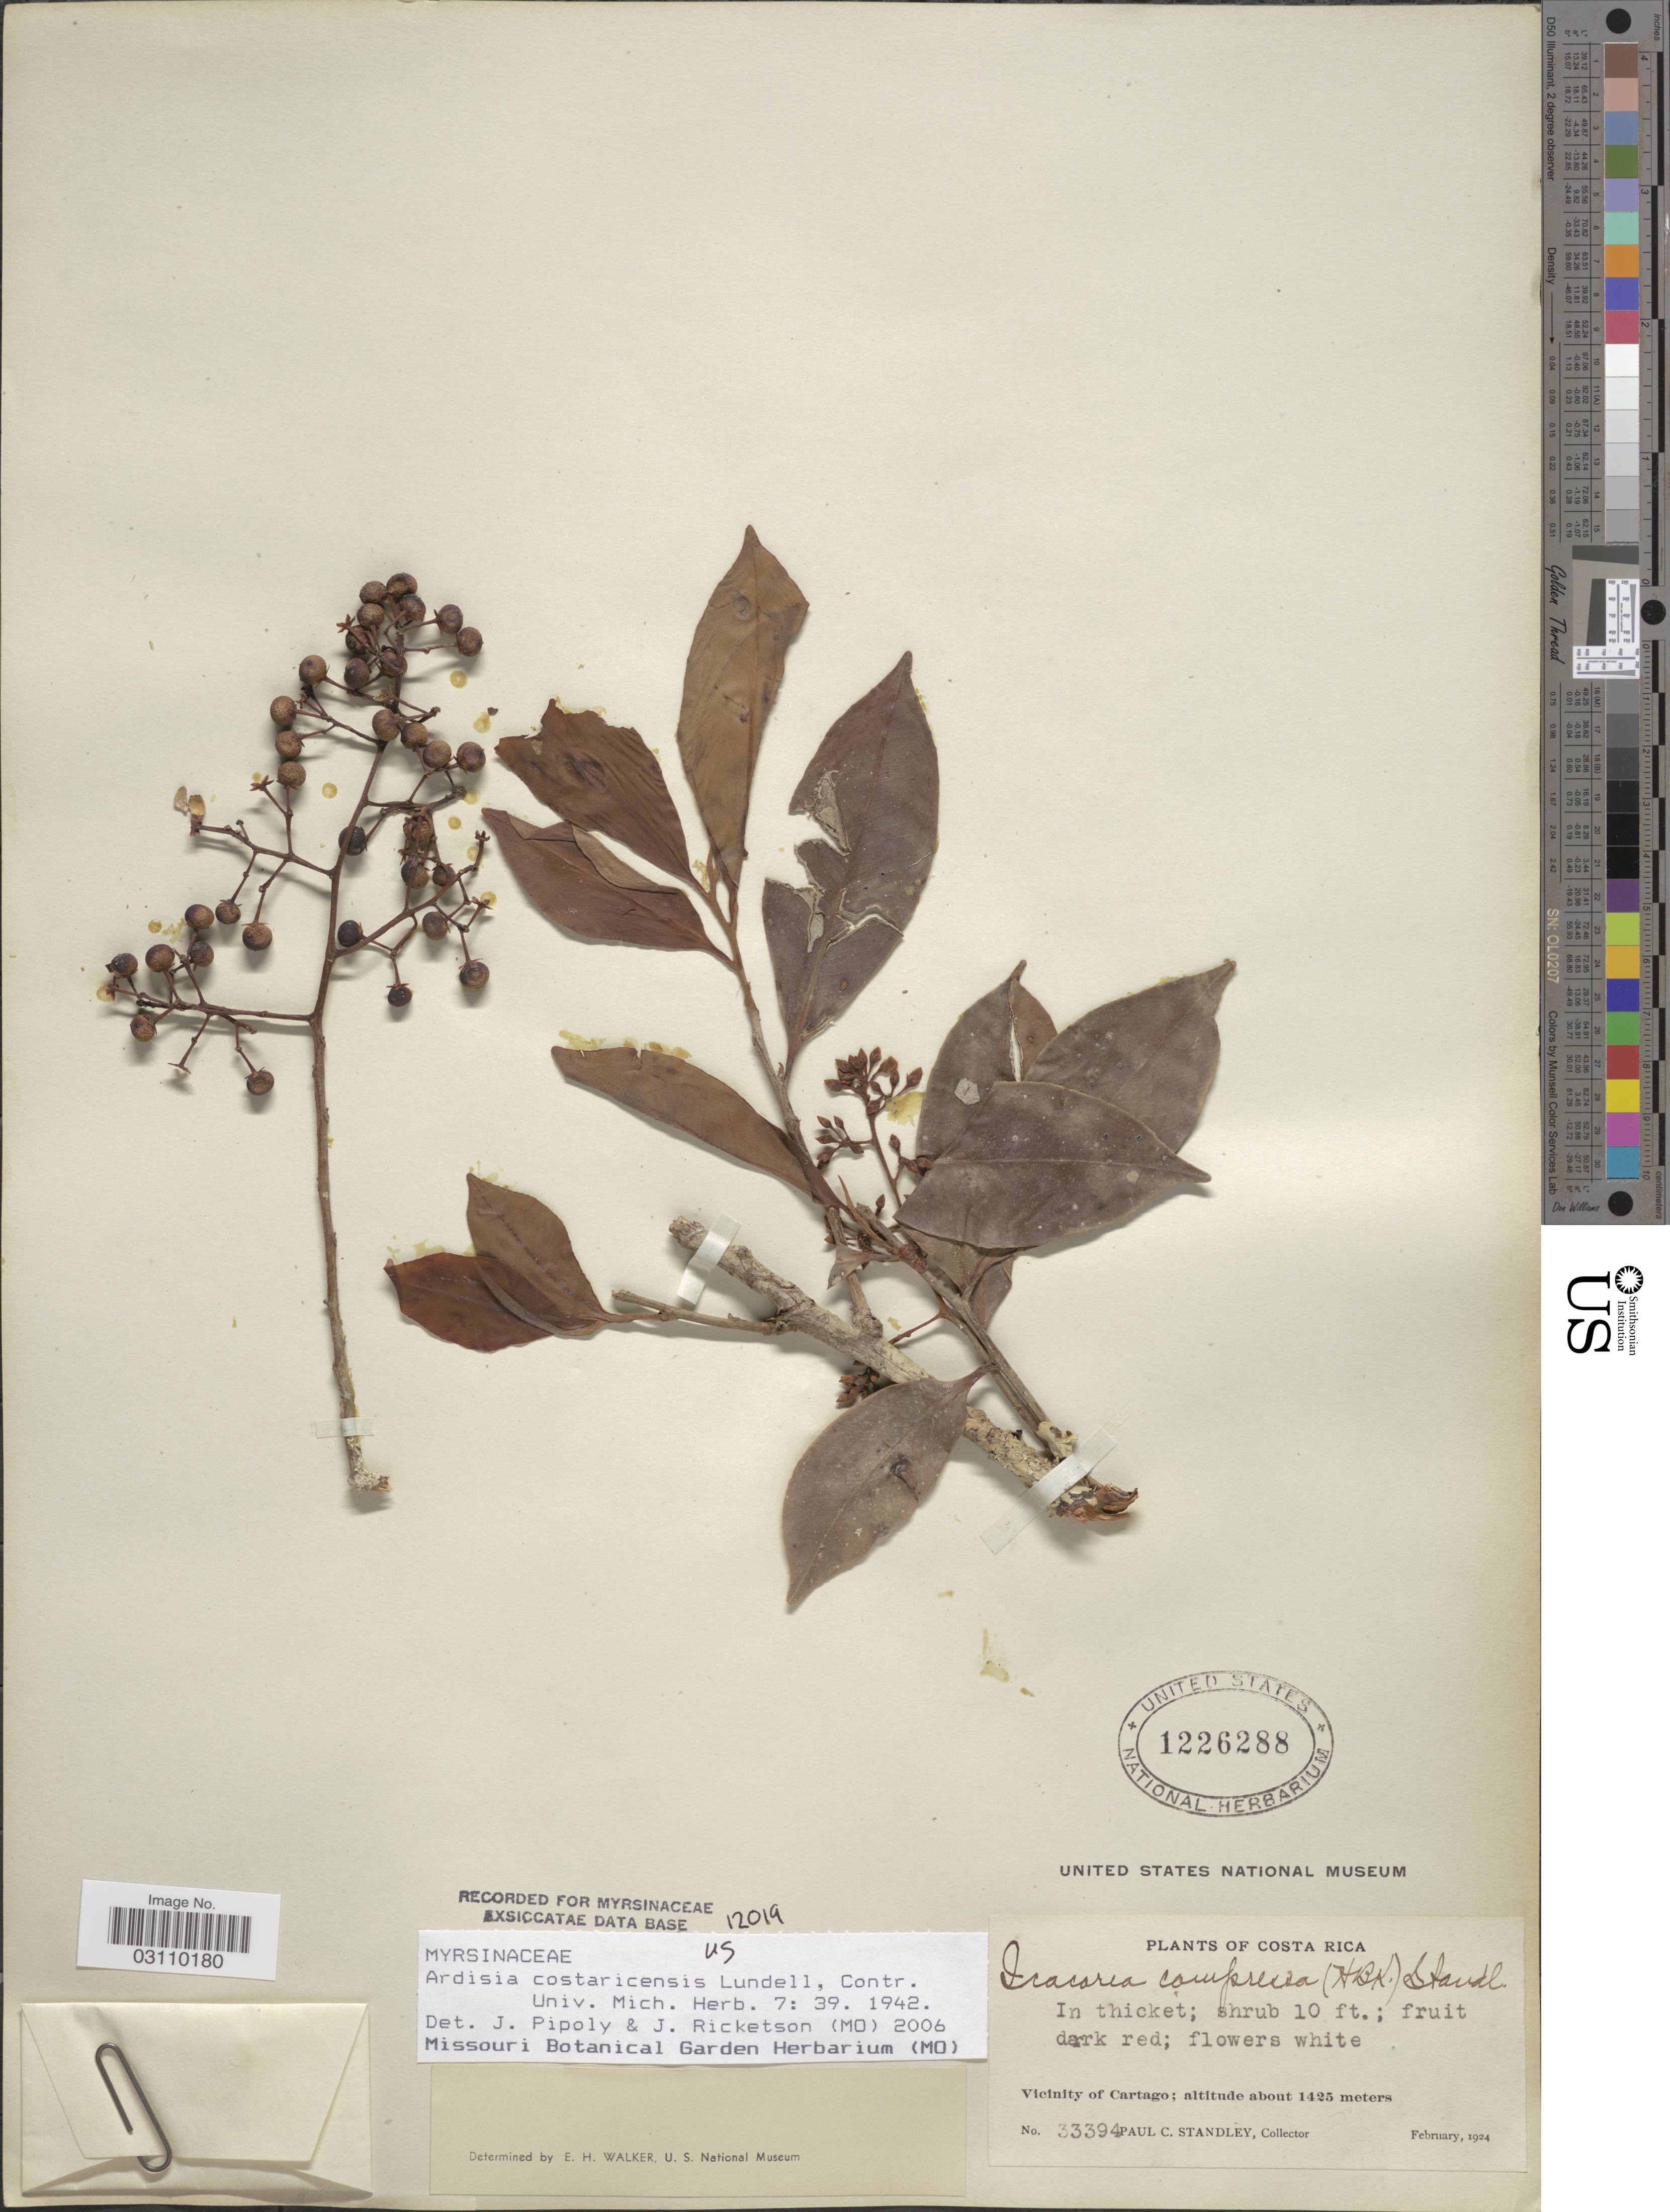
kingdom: Plantae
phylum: Tracheophyta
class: Magnoliopsida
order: Ericales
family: Primulaceae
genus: Ardisia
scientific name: Ardisia costaricensis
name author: Lundell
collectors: P. C. Standley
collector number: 33394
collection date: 1924-02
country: Costa Rica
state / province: Cartago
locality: Vicinity of Cartago.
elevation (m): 1425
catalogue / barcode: US 1226288